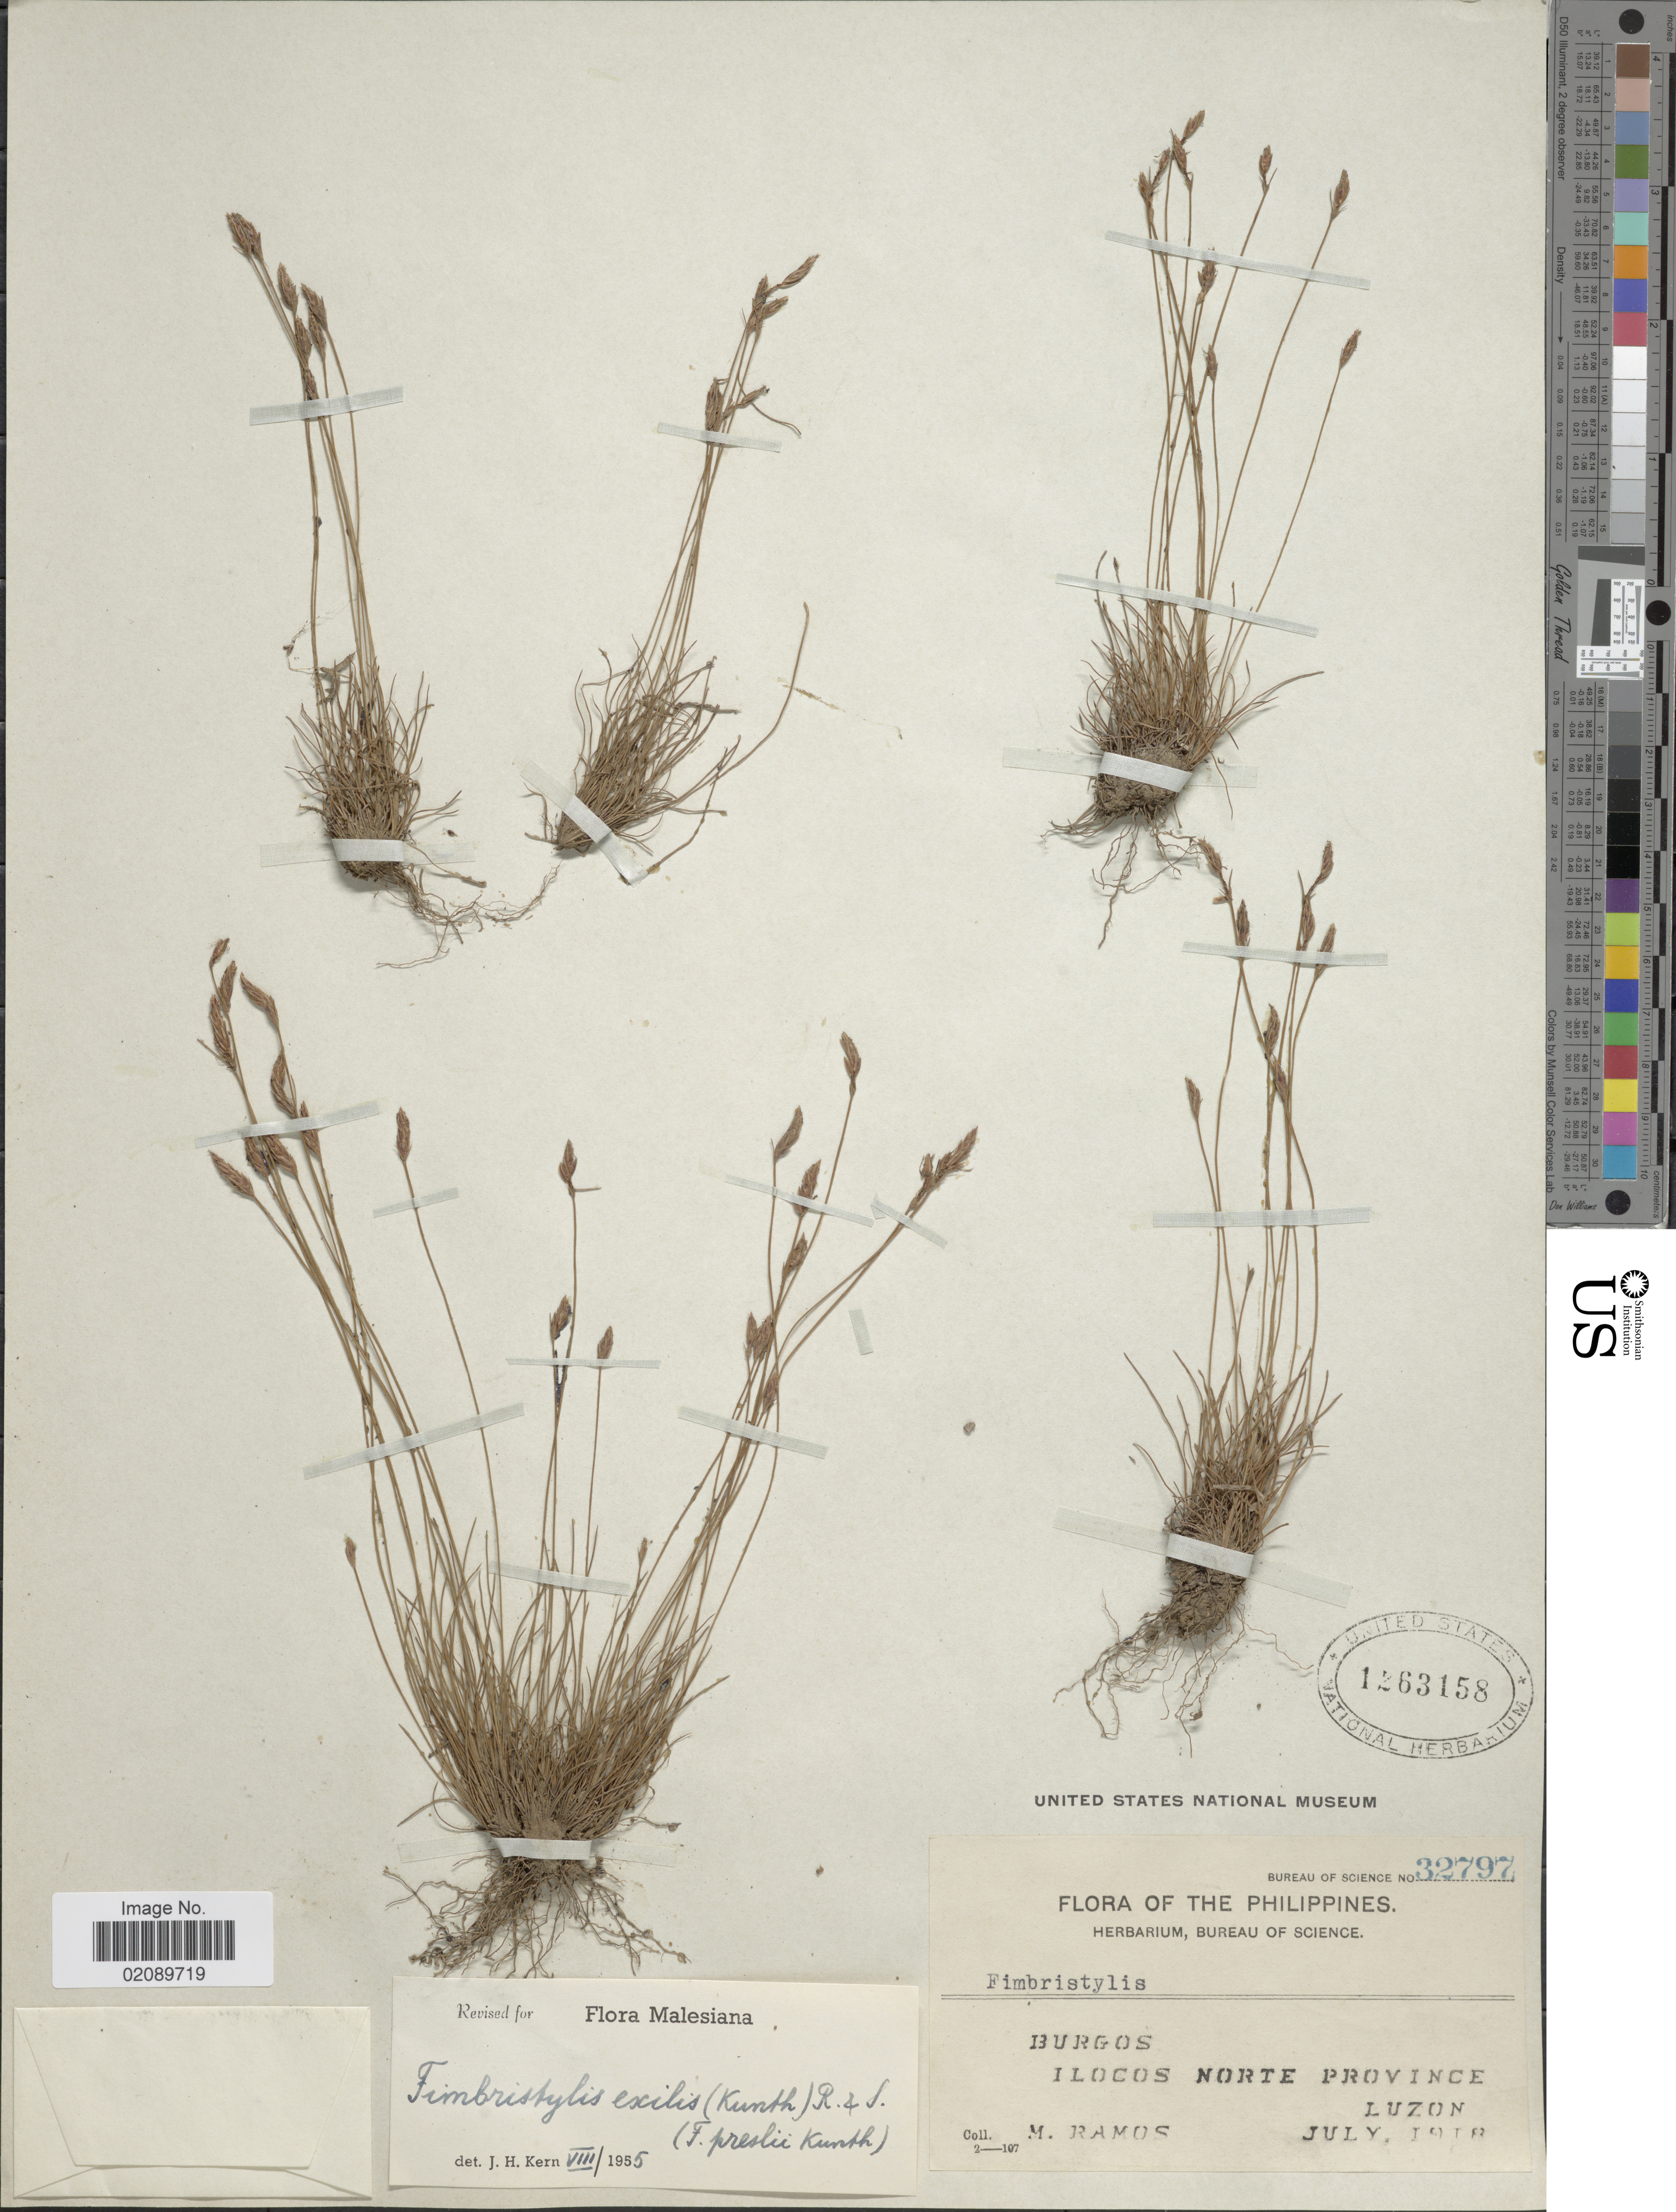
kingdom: Plantae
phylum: Tracheophyta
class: Liliopsida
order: Poales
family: Cyperaceae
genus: Bulbostylis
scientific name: Bulbostylis hispidula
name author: (Vahl) R.W. Haines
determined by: Strong, Mark T., (BOT), Smithsonian Institution - National Museum of Natural History (UNITED STATES)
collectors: M. Ramos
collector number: Bureau of Science 32797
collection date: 1918-07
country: Philippines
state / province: Ilocos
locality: Burgos, Ilocos Norte Province, Luzon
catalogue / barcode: US 1263158